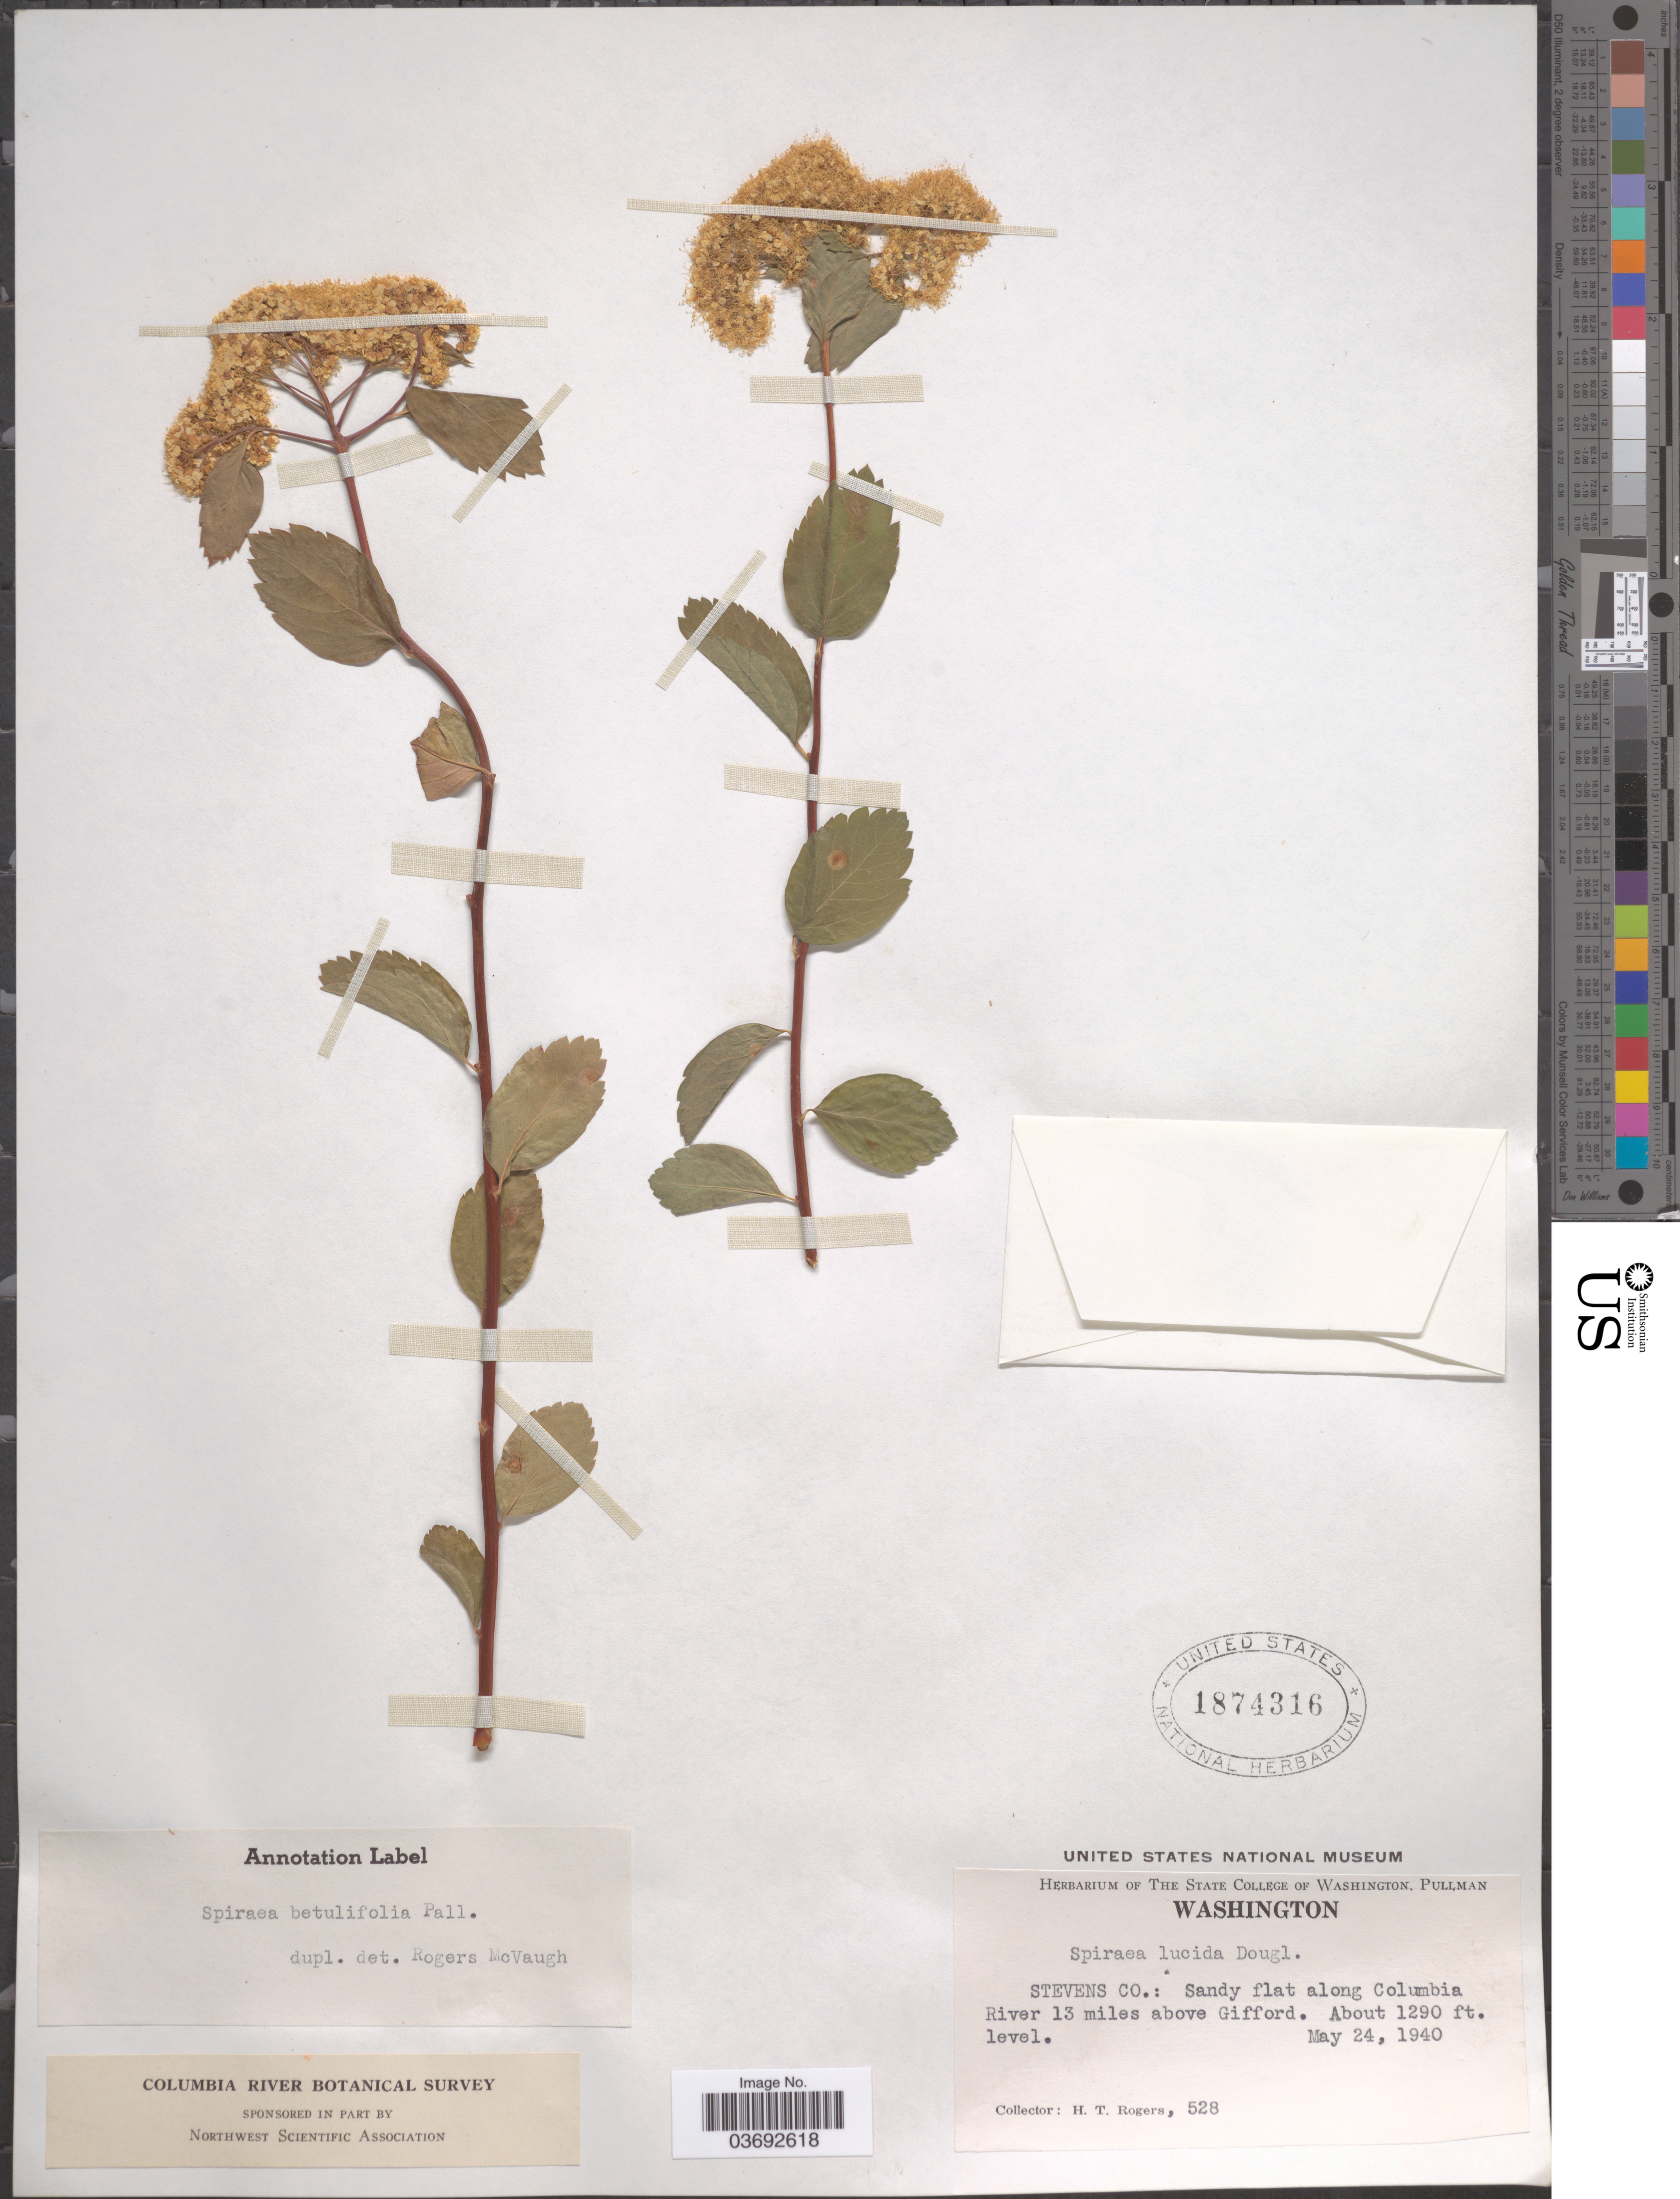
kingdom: Plantae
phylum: Tracheophyta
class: Magnoliopsida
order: Rosales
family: Rosaceae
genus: Spiraea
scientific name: Spiraea lucida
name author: Douglas ex Greene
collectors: H. Rogers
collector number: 528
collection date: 1940-05-24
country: United States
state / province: Washington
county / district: Stevens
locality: Stevens Co.: Sandy flat along Columbia River 13 miles above Gifford. Columbia River [unsure placement]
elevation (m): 393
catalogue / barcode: US 1874316